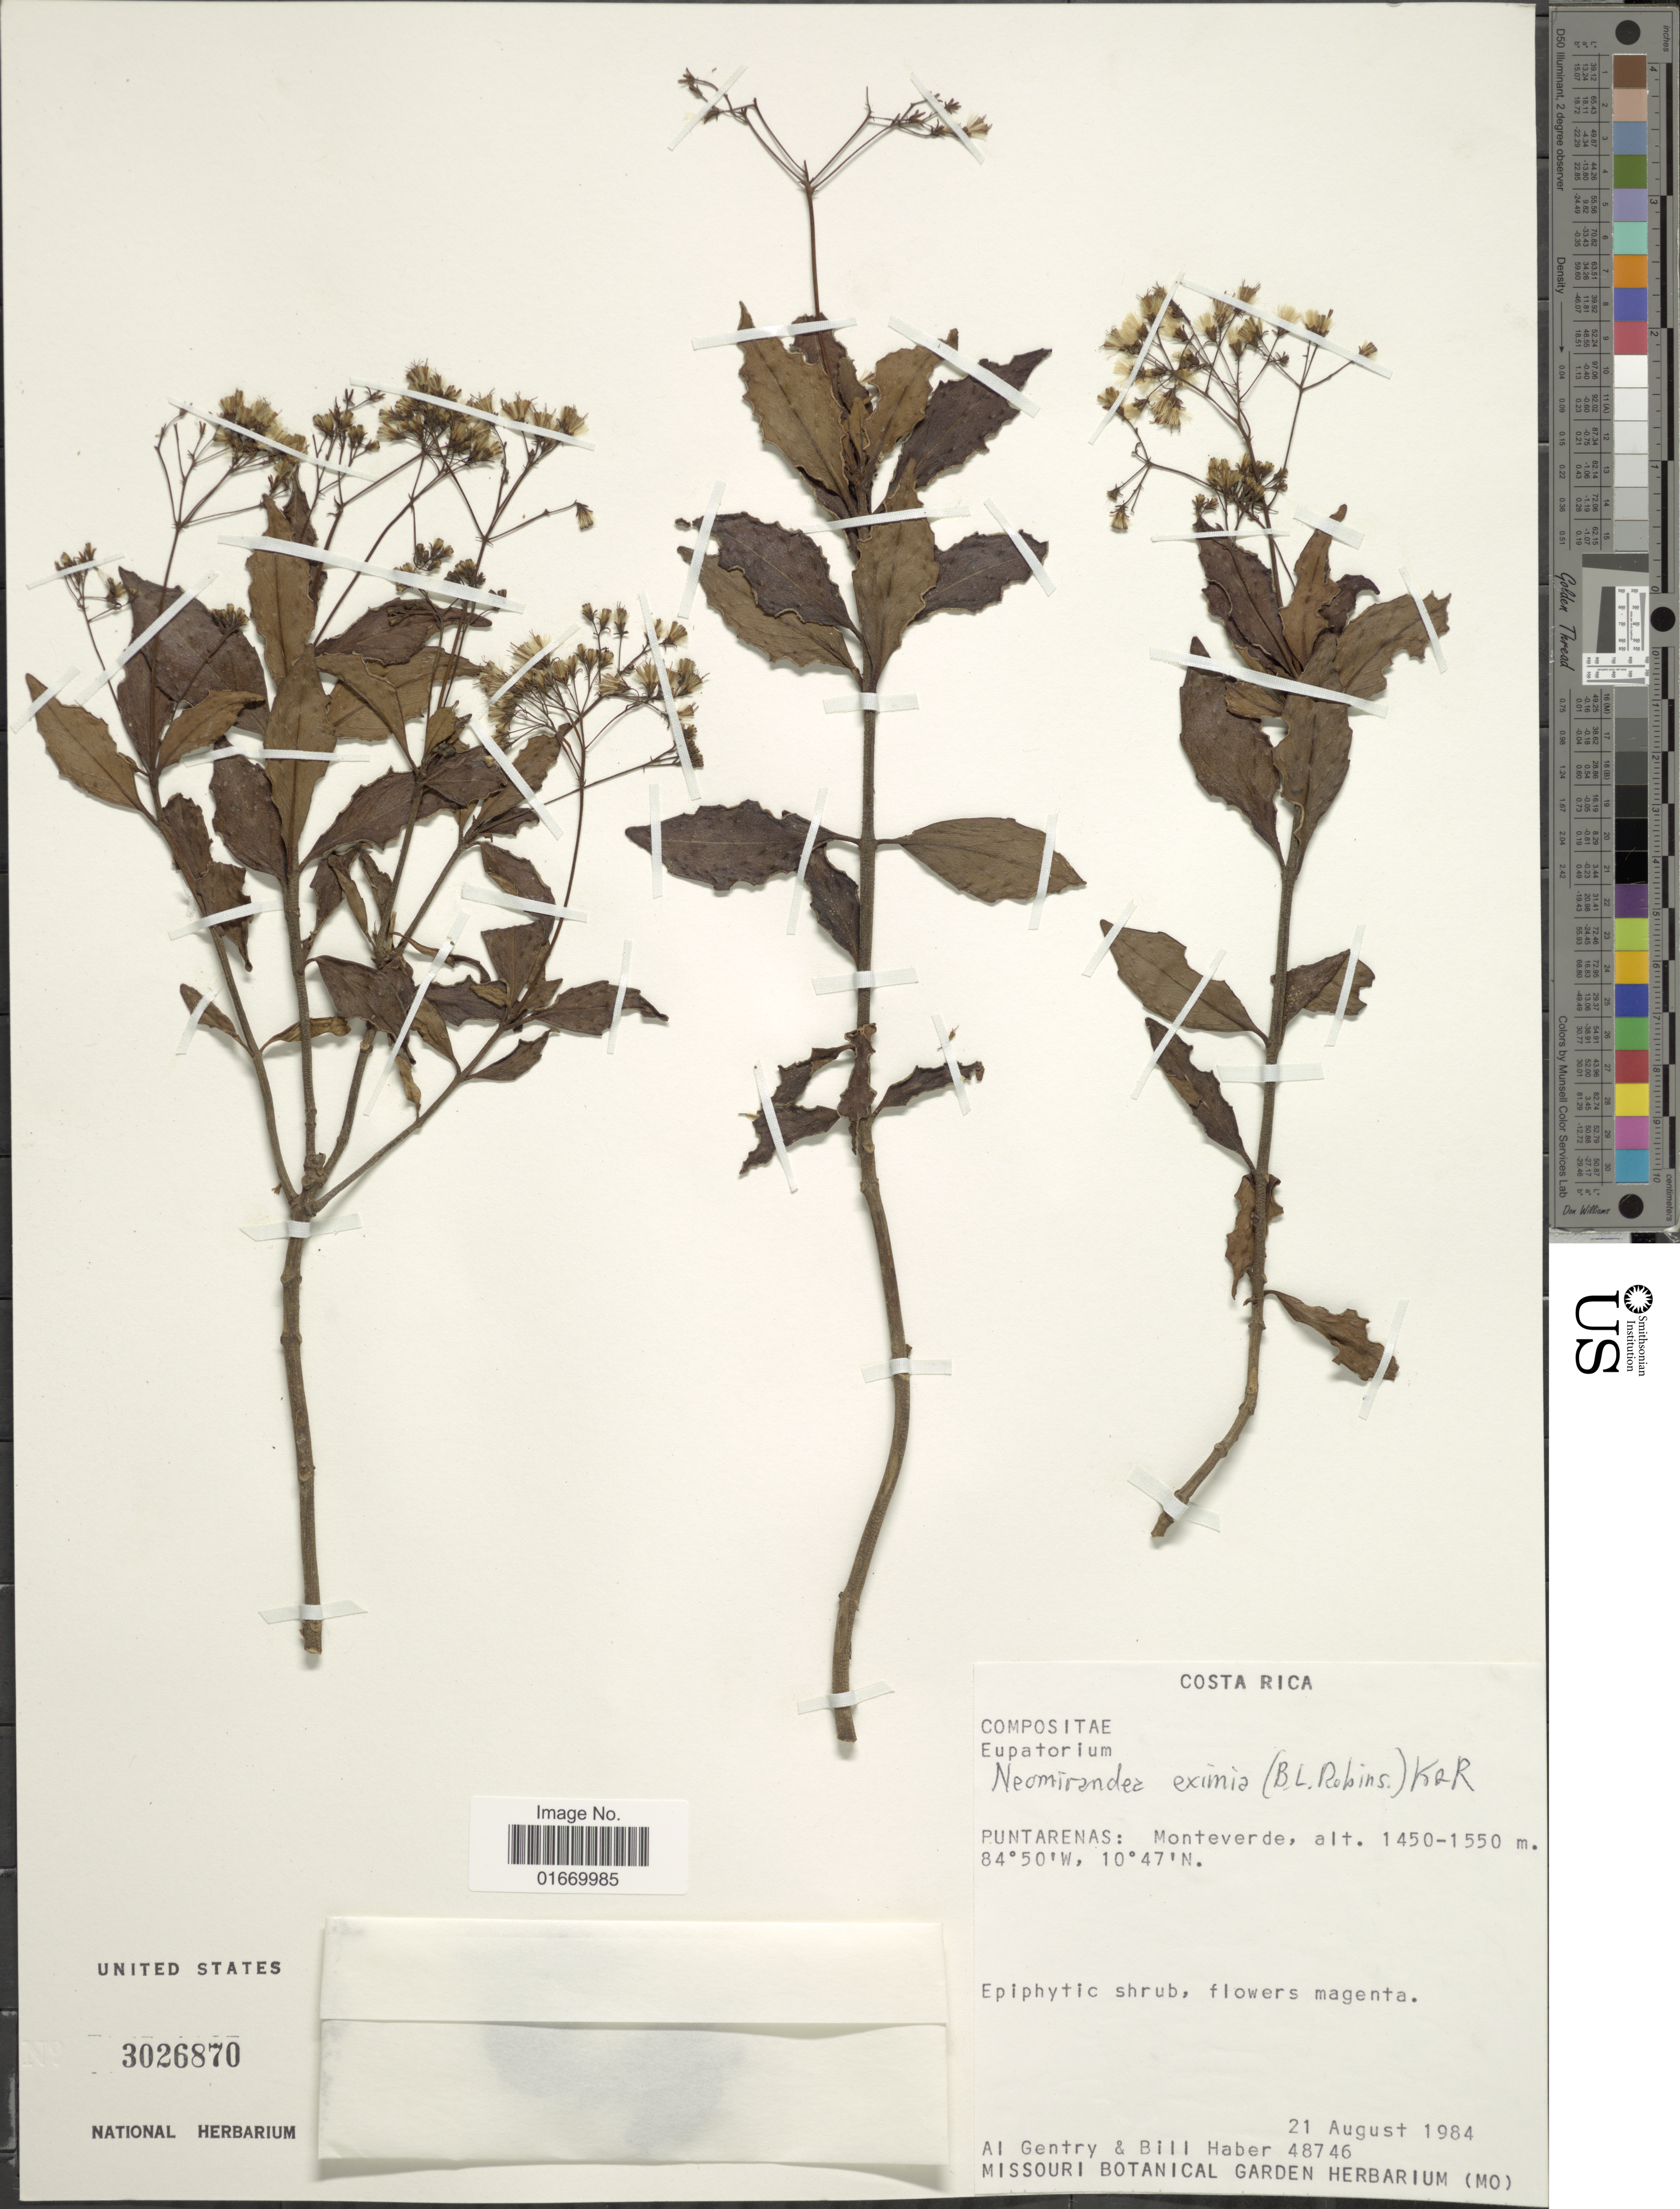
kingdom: Plantae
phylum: Tracheophyta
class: Magnoliopsida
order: Asterales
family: Asteraceae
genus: Neomirandea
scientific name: Neomirandea eximia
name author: (B.L. Rob.) R.M. King & H. Rob.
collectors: A. H. Gentry & B. Haber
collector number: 48746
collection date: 1984-08-21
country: Costa Rica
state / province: Puntarenas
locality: Monteverde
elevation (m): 1450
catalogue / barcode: US 3026870